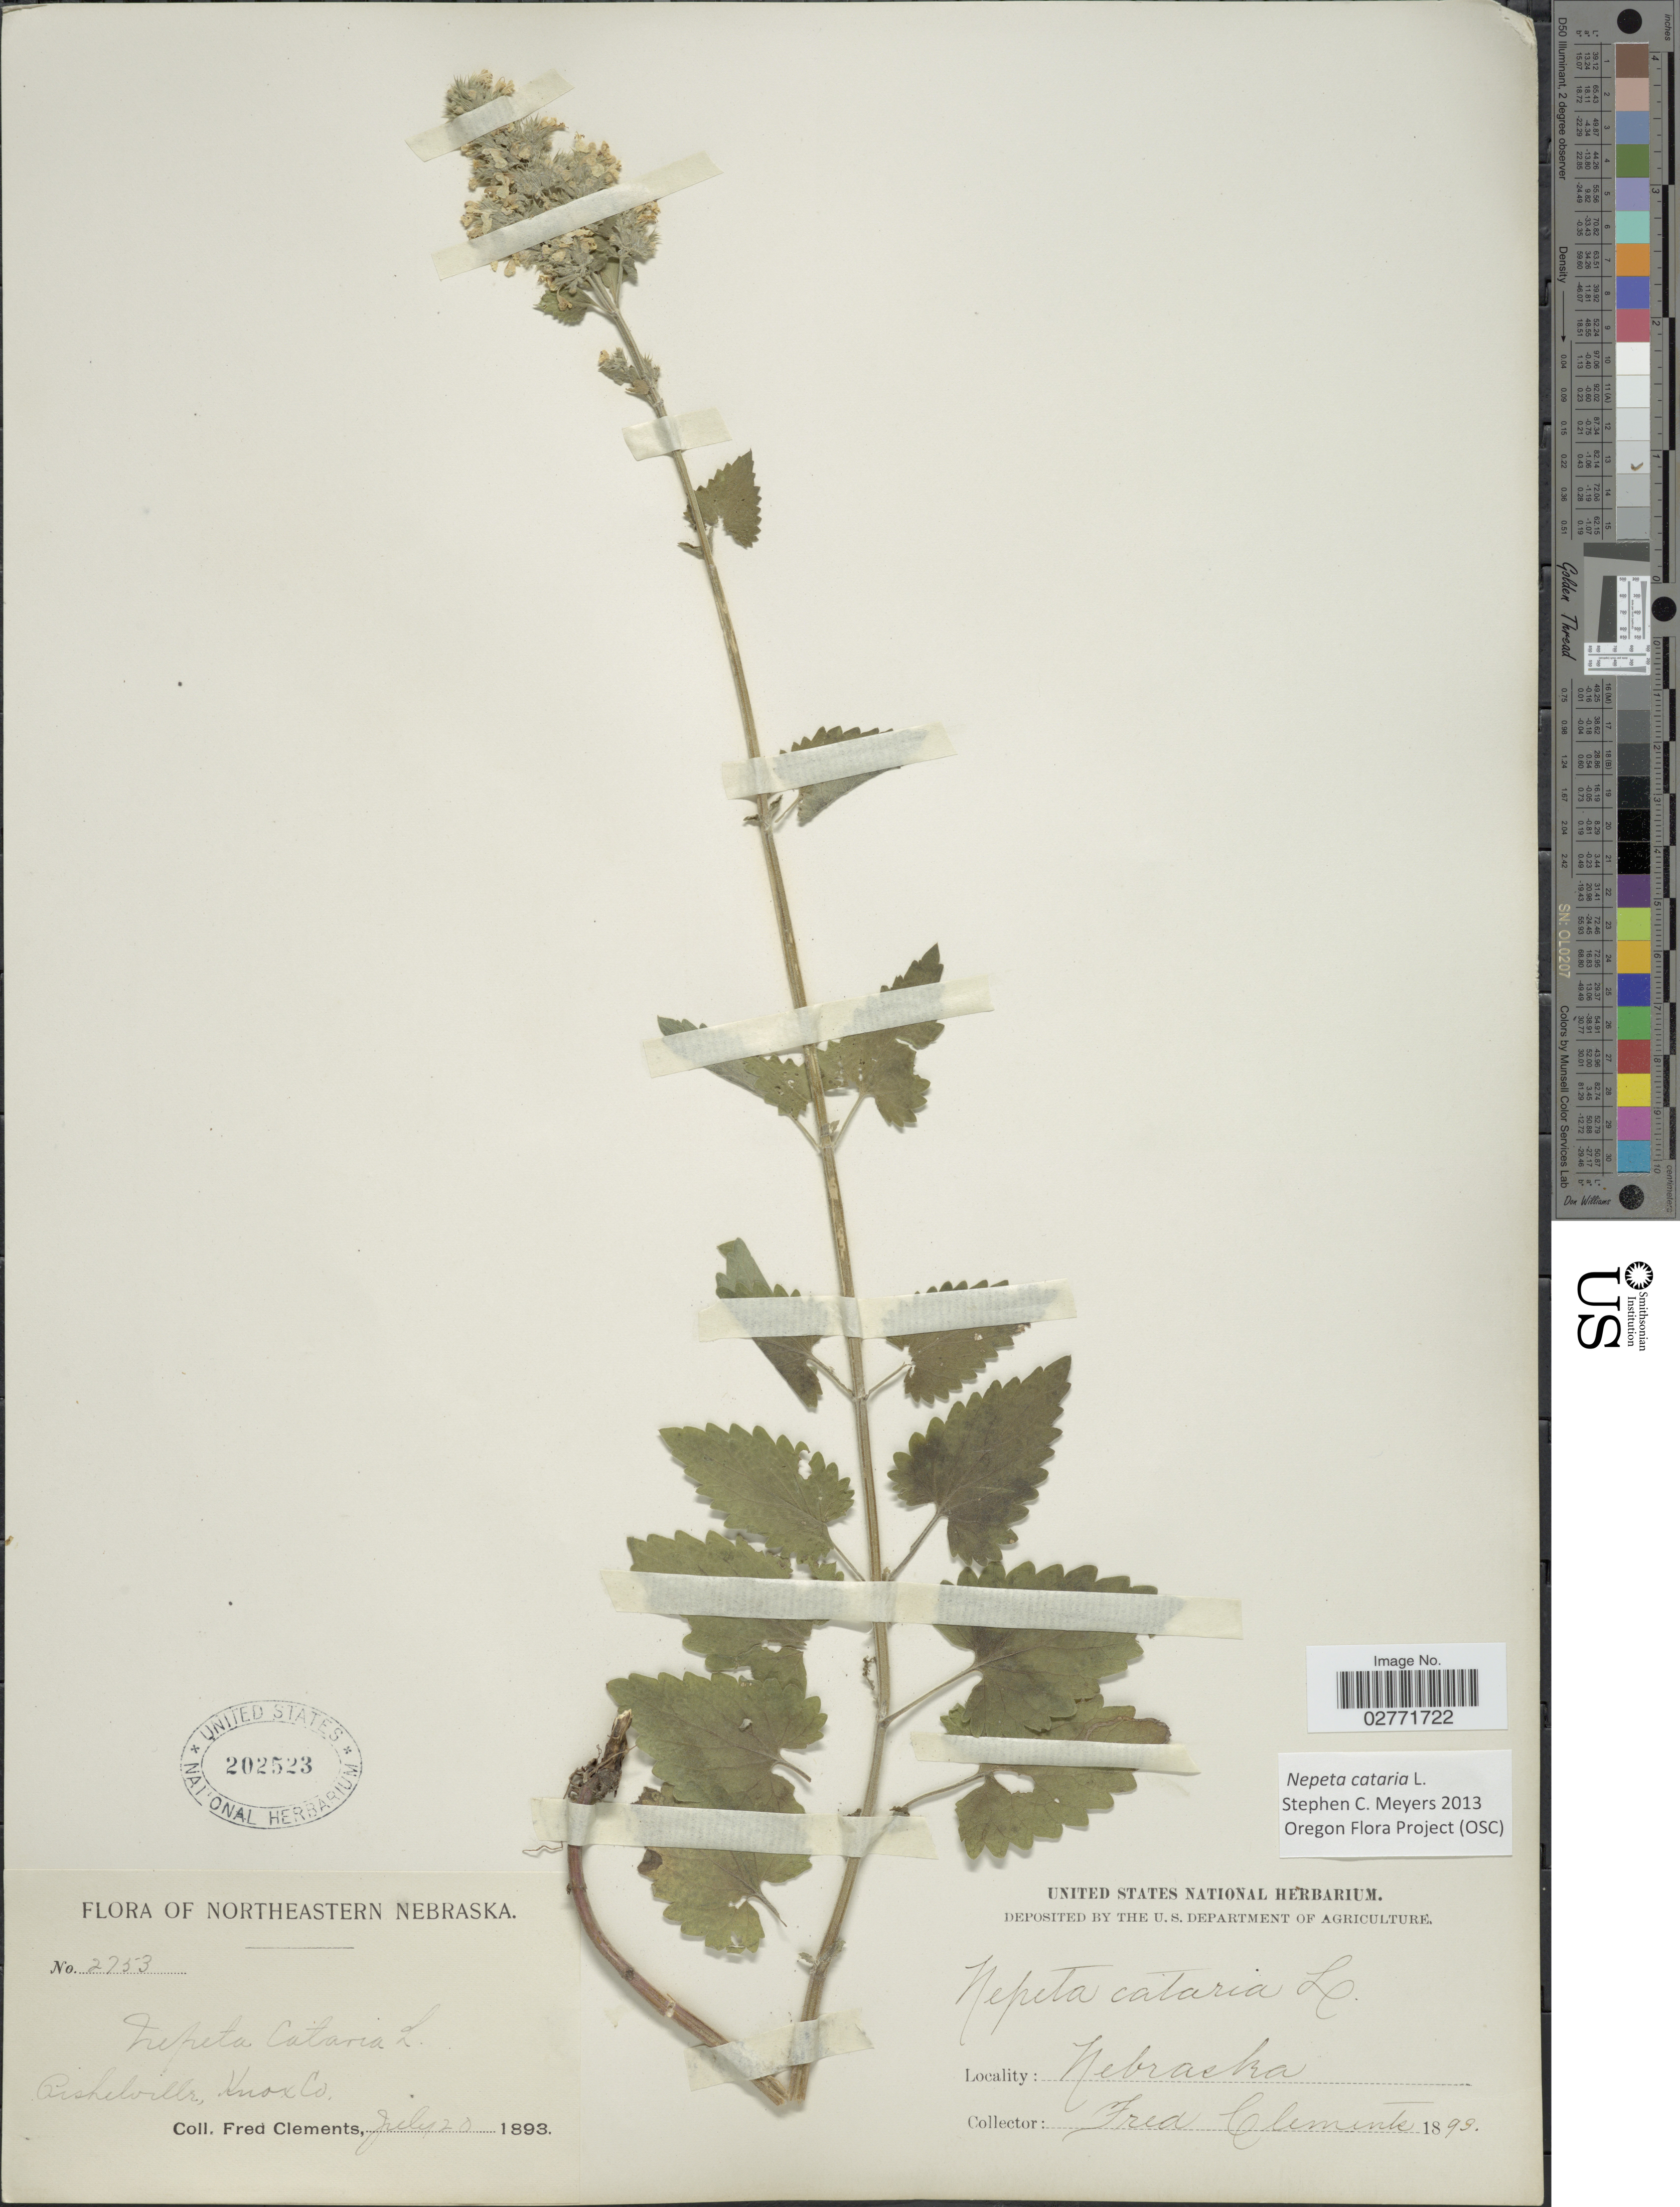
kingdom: Plantae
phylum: Tracheophyta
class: Magnoliopsida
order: Lamiales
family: Lamiaceae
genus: Nepeta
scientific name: Nepeta cataria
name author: L.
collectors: F. E. Clements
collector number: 2753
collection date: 1893-07-20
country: United States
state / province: Nebraska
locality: Northeastern Nebreska, Pishelville, Knox Co.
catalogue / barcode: US 202523